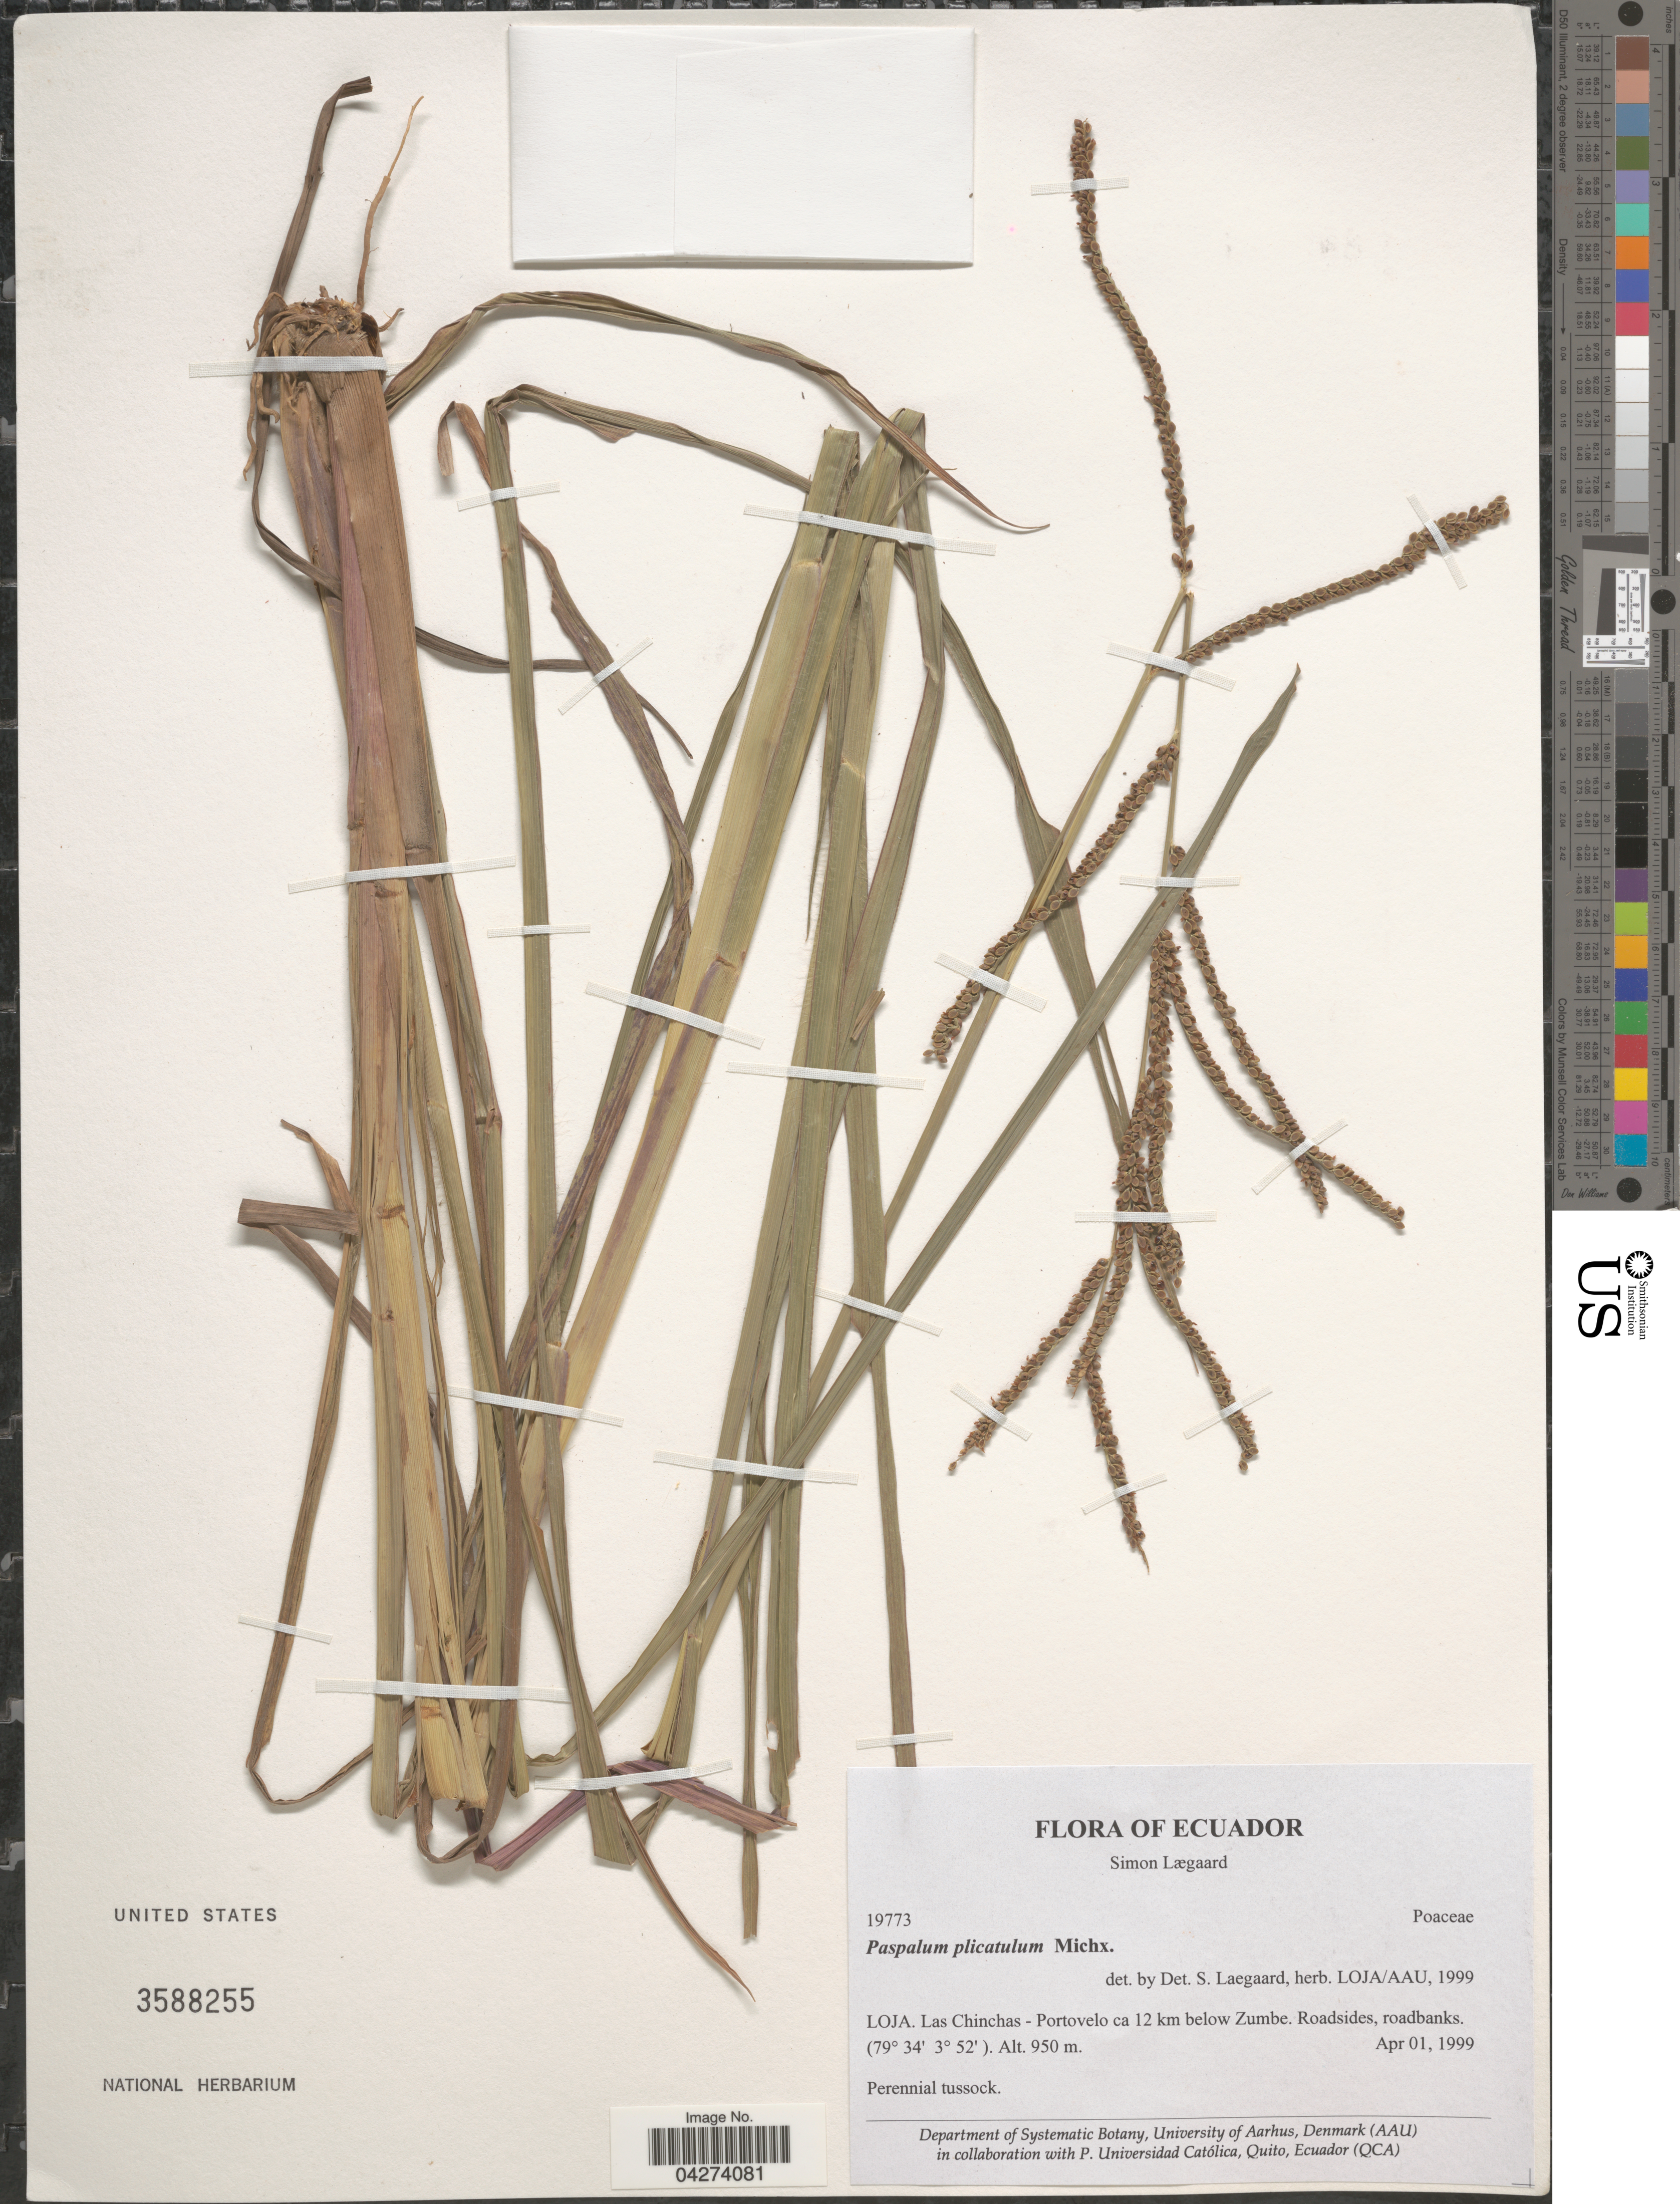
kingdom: Plantae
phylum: Tracheophyta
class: Liliopsida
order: Poales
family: Poaceae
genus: Paspalum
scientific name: Paspalum plicatulum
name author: Michx.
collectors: S. Lægaard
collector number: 19773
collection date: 1999-04-01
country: Ecuador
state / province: Loja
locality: Las Chinchas - Portovelo ca 12 km below Zumbe. Roadsides, roadbanks.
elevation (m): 950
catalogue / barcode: US 3588255